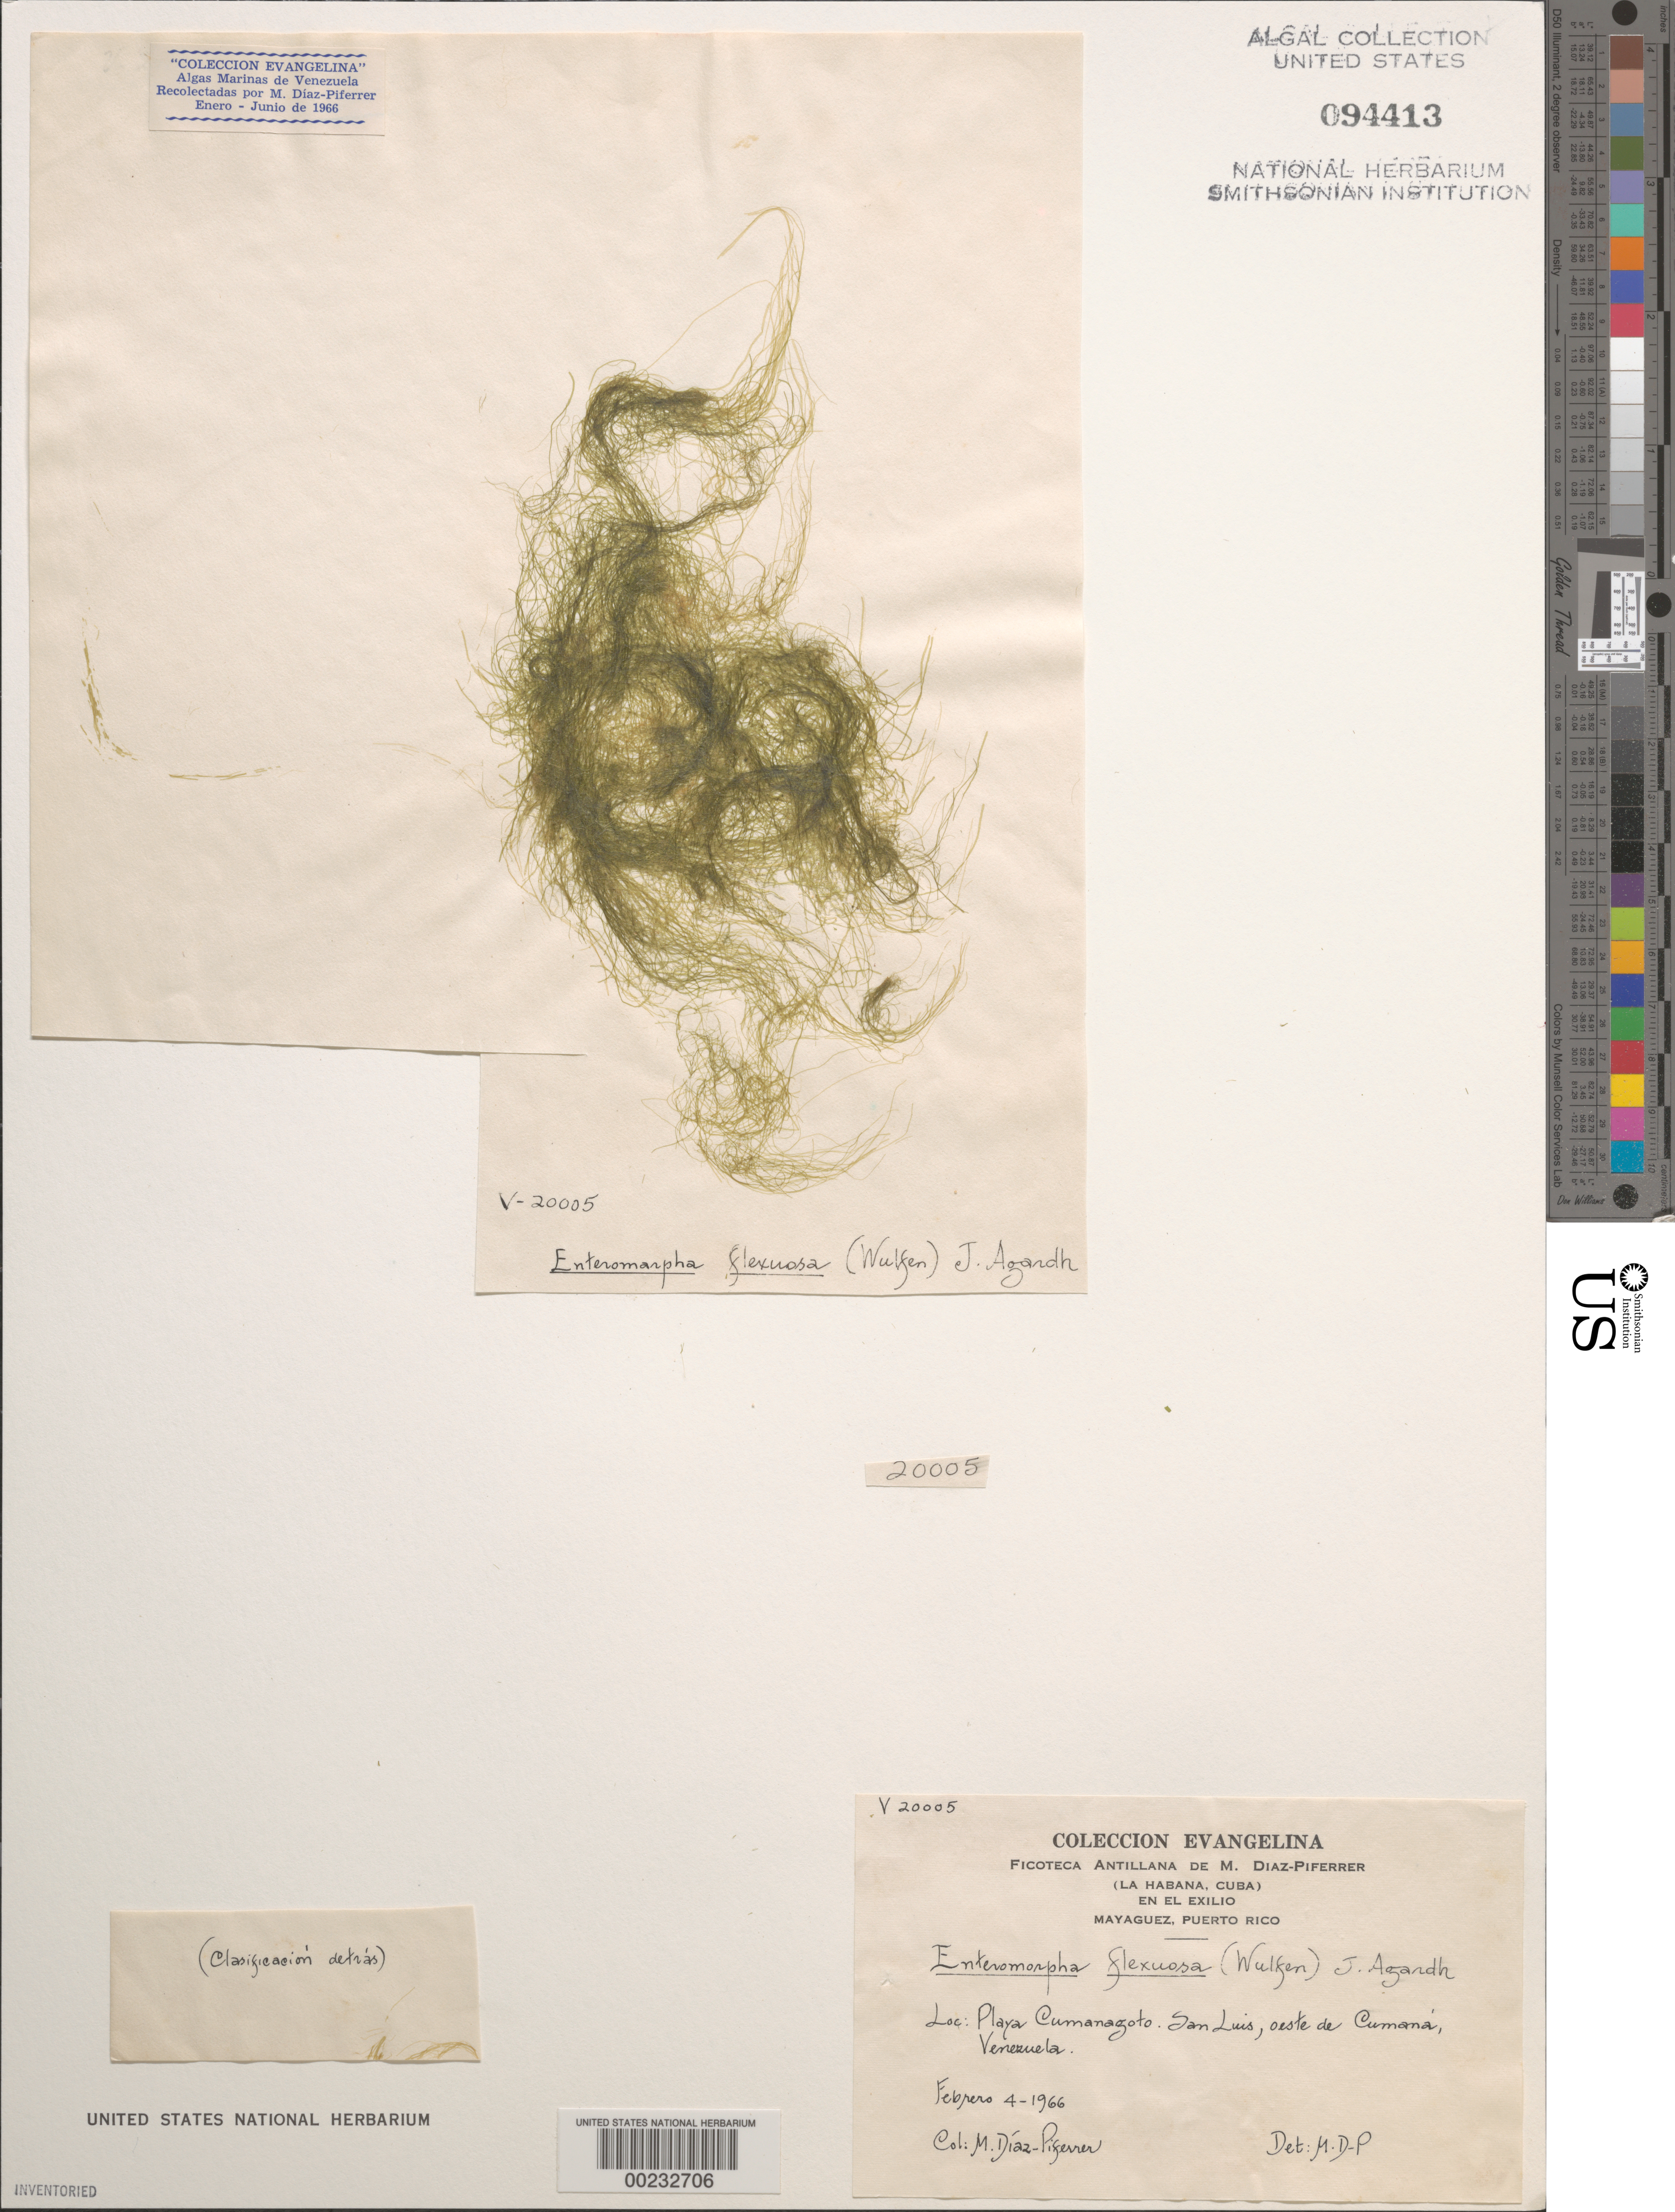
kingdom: Plantae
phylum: Chlorophyta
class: Ulvophyceae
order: Ulvales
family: Ulvaceae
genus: Ulva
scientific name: Ulva flexuosa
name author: Wulfen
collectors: M. Diaz-Piferrer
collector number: V 20005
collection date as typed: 04 Feb 1966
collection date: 1966-02-04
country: Venezuela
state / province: Sucre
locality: Playa Cumanagoto, San Luis, east of Cumana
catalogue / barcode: US 94413